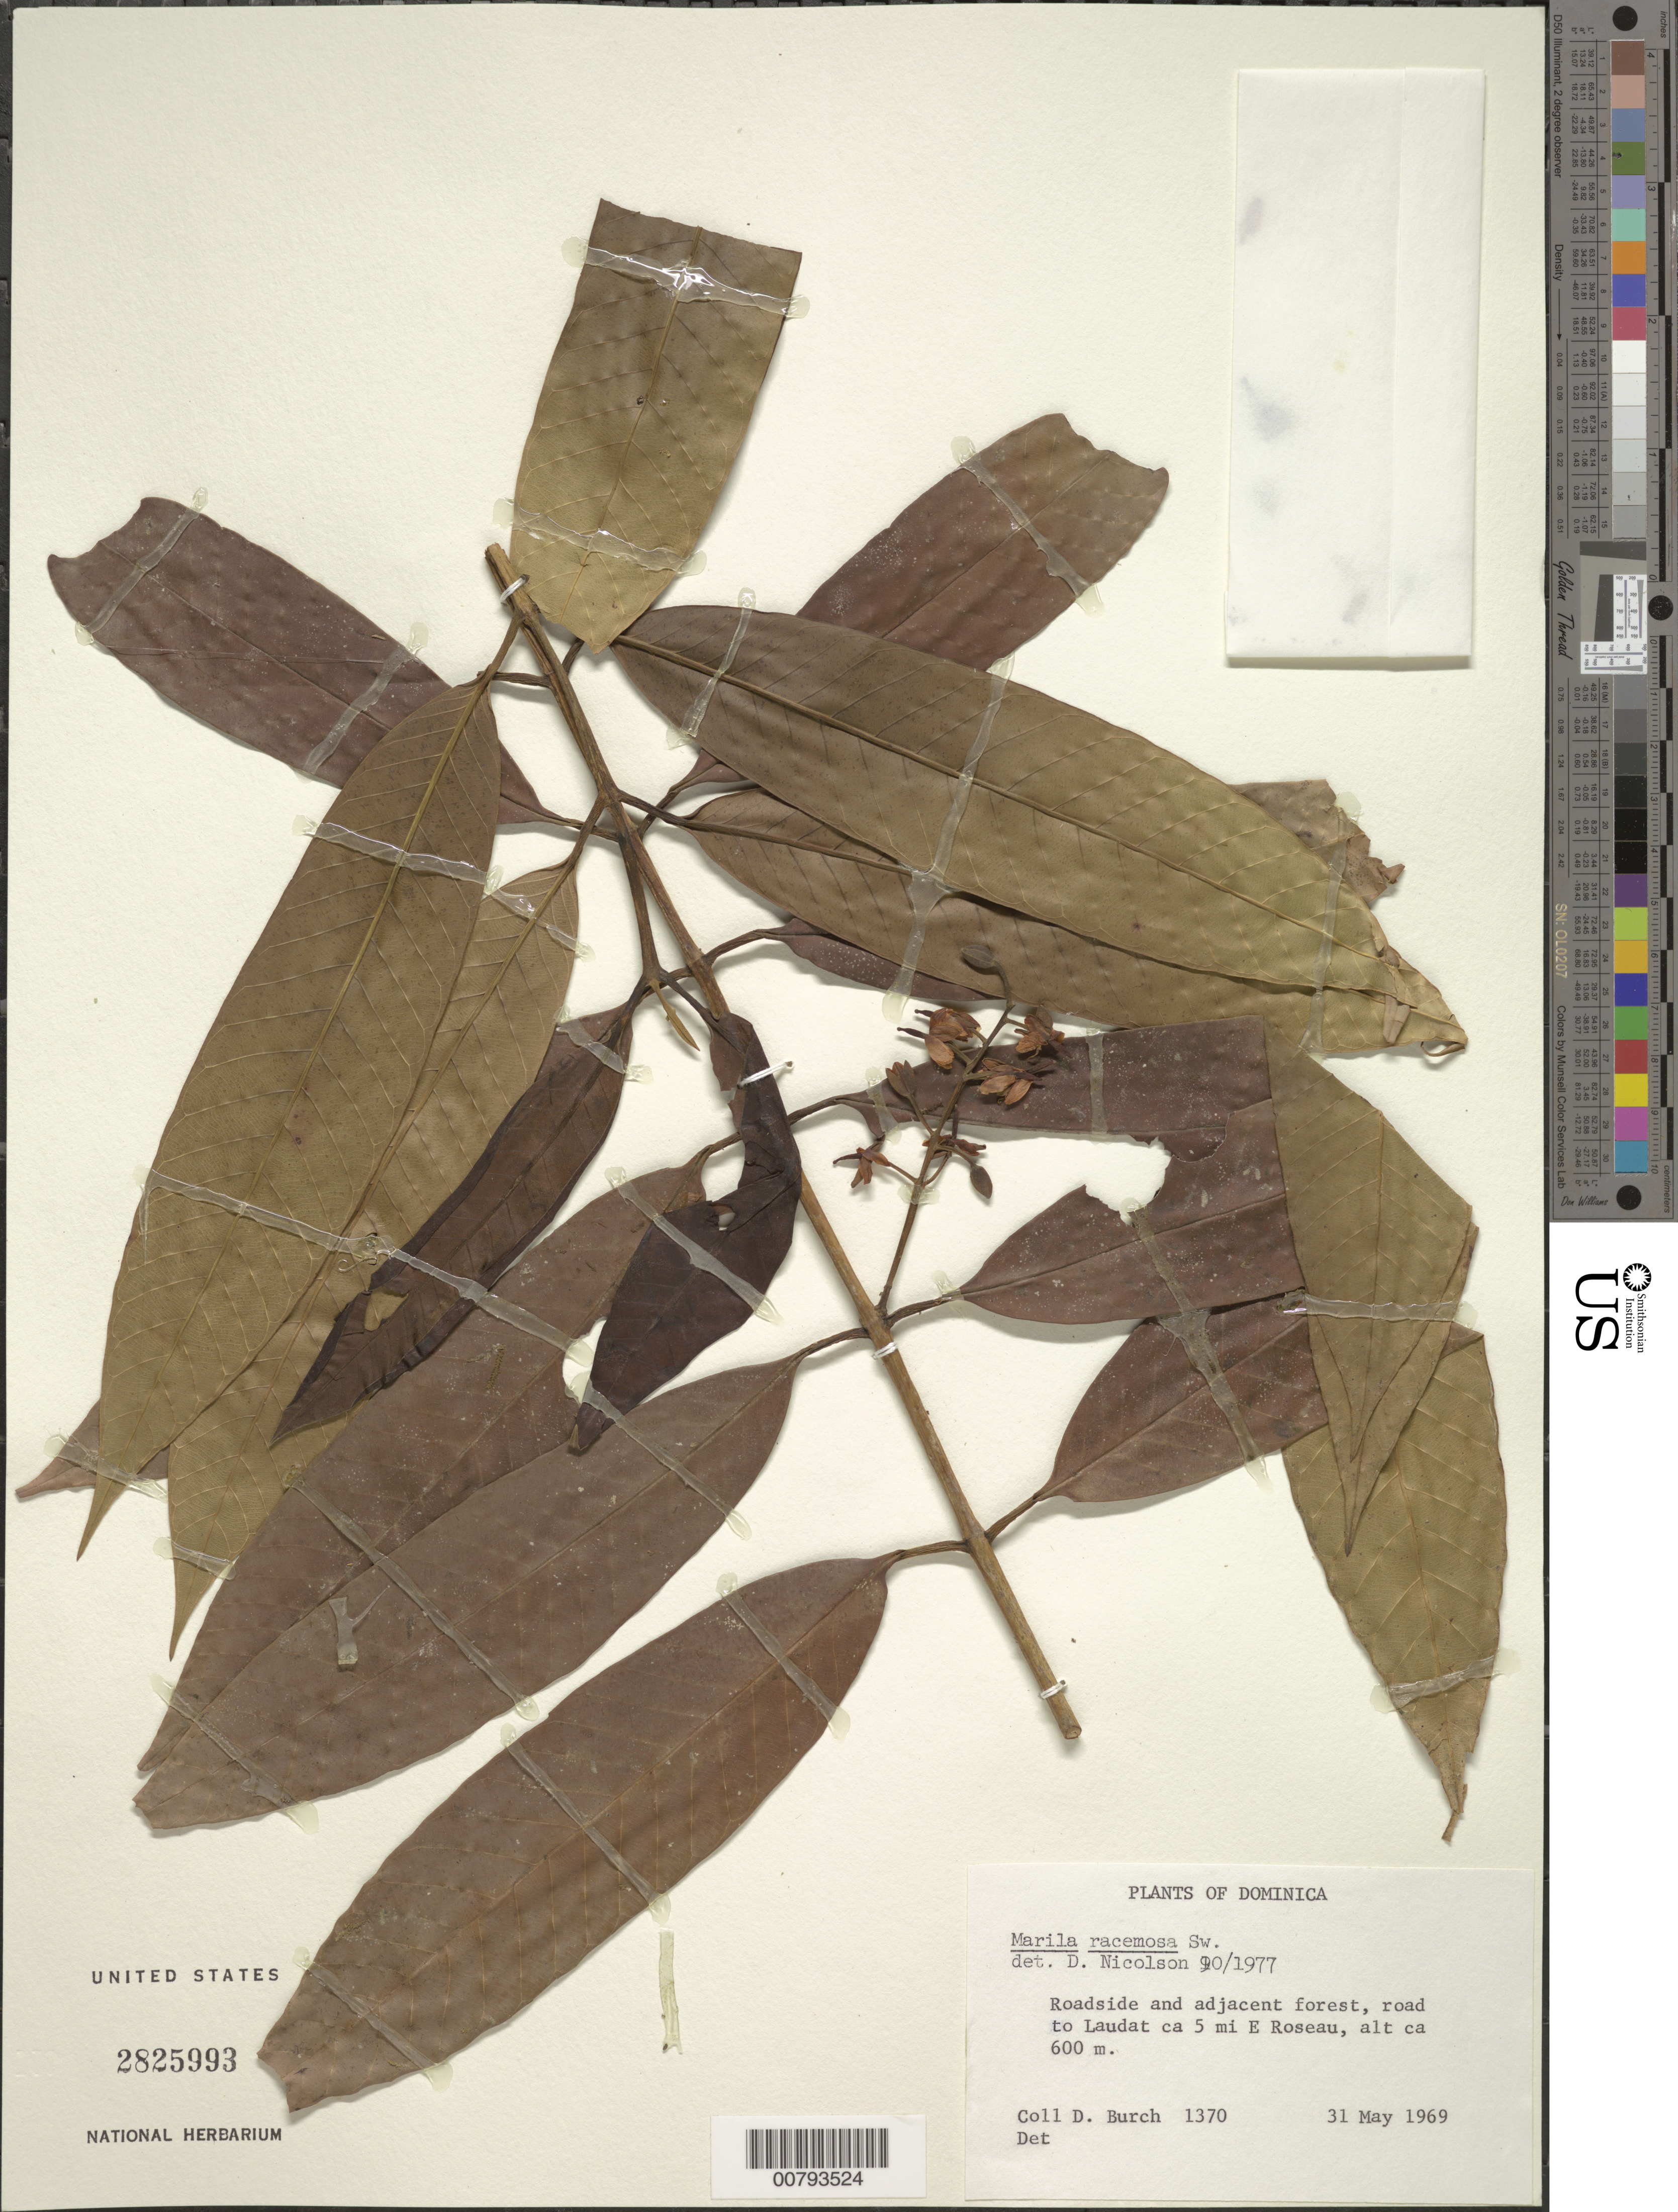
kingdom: Plantae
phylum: Tracheophyta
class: Magnoliopsida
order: Malpighiales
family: Calophyllaceae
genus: Marila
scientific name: Marila racemosa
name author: Sw.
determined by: Nicolson, Dan H.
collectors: D. Burch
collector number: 1370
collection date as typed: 31 May 1969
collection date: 1969-05-31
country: Dominica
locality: Road to Laudat, ca. 5 mi. E Roseau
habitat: Roadside and adjacent forest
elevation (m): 600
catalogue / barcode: US 2825993